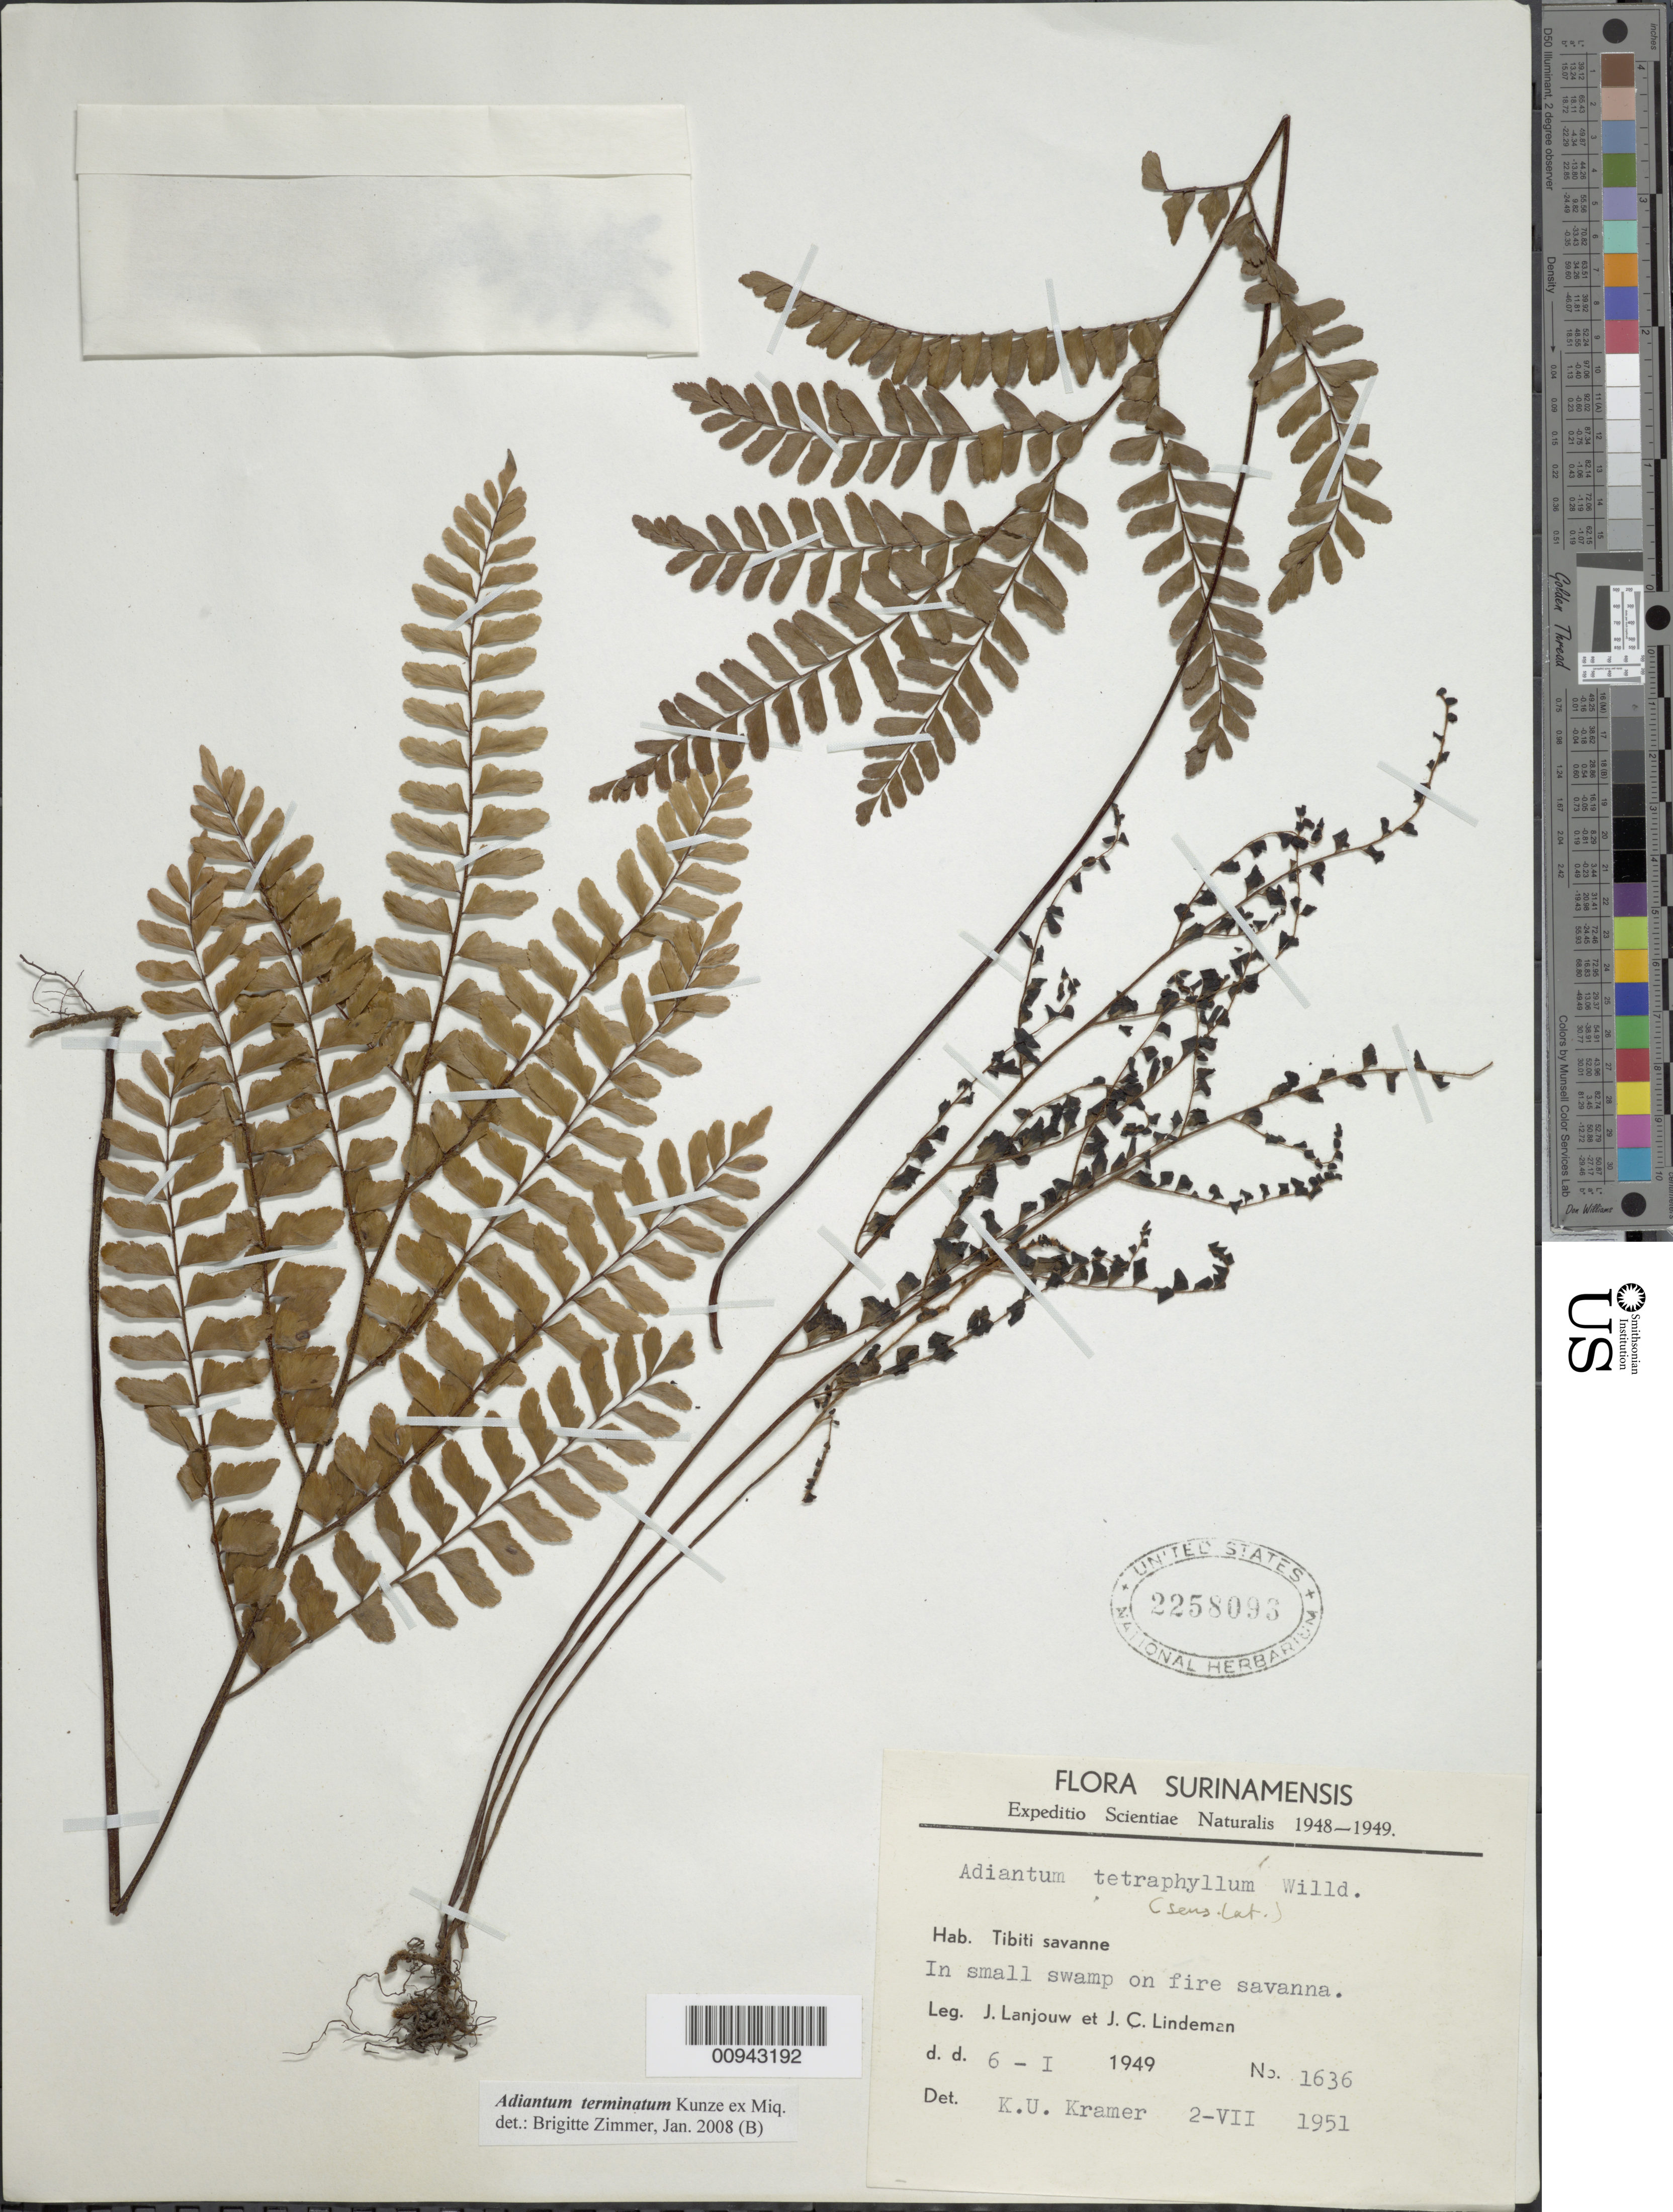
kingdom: Plantae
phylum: Tracheophyta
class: Polypodiopsida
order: Polypodiales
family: Pteridaceae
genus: Adiantum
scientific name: Adiantum terminatum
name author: Kunze ex Miq.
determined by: Zimmer, B.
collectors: J. Lanjouw & J. C. Lindeman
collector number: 1636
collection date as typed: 6-Jan-49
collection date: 1949-01-06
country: Suriname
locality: Tibiti savanne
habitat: Small swamp on fire savanna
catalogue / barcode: US 2258093